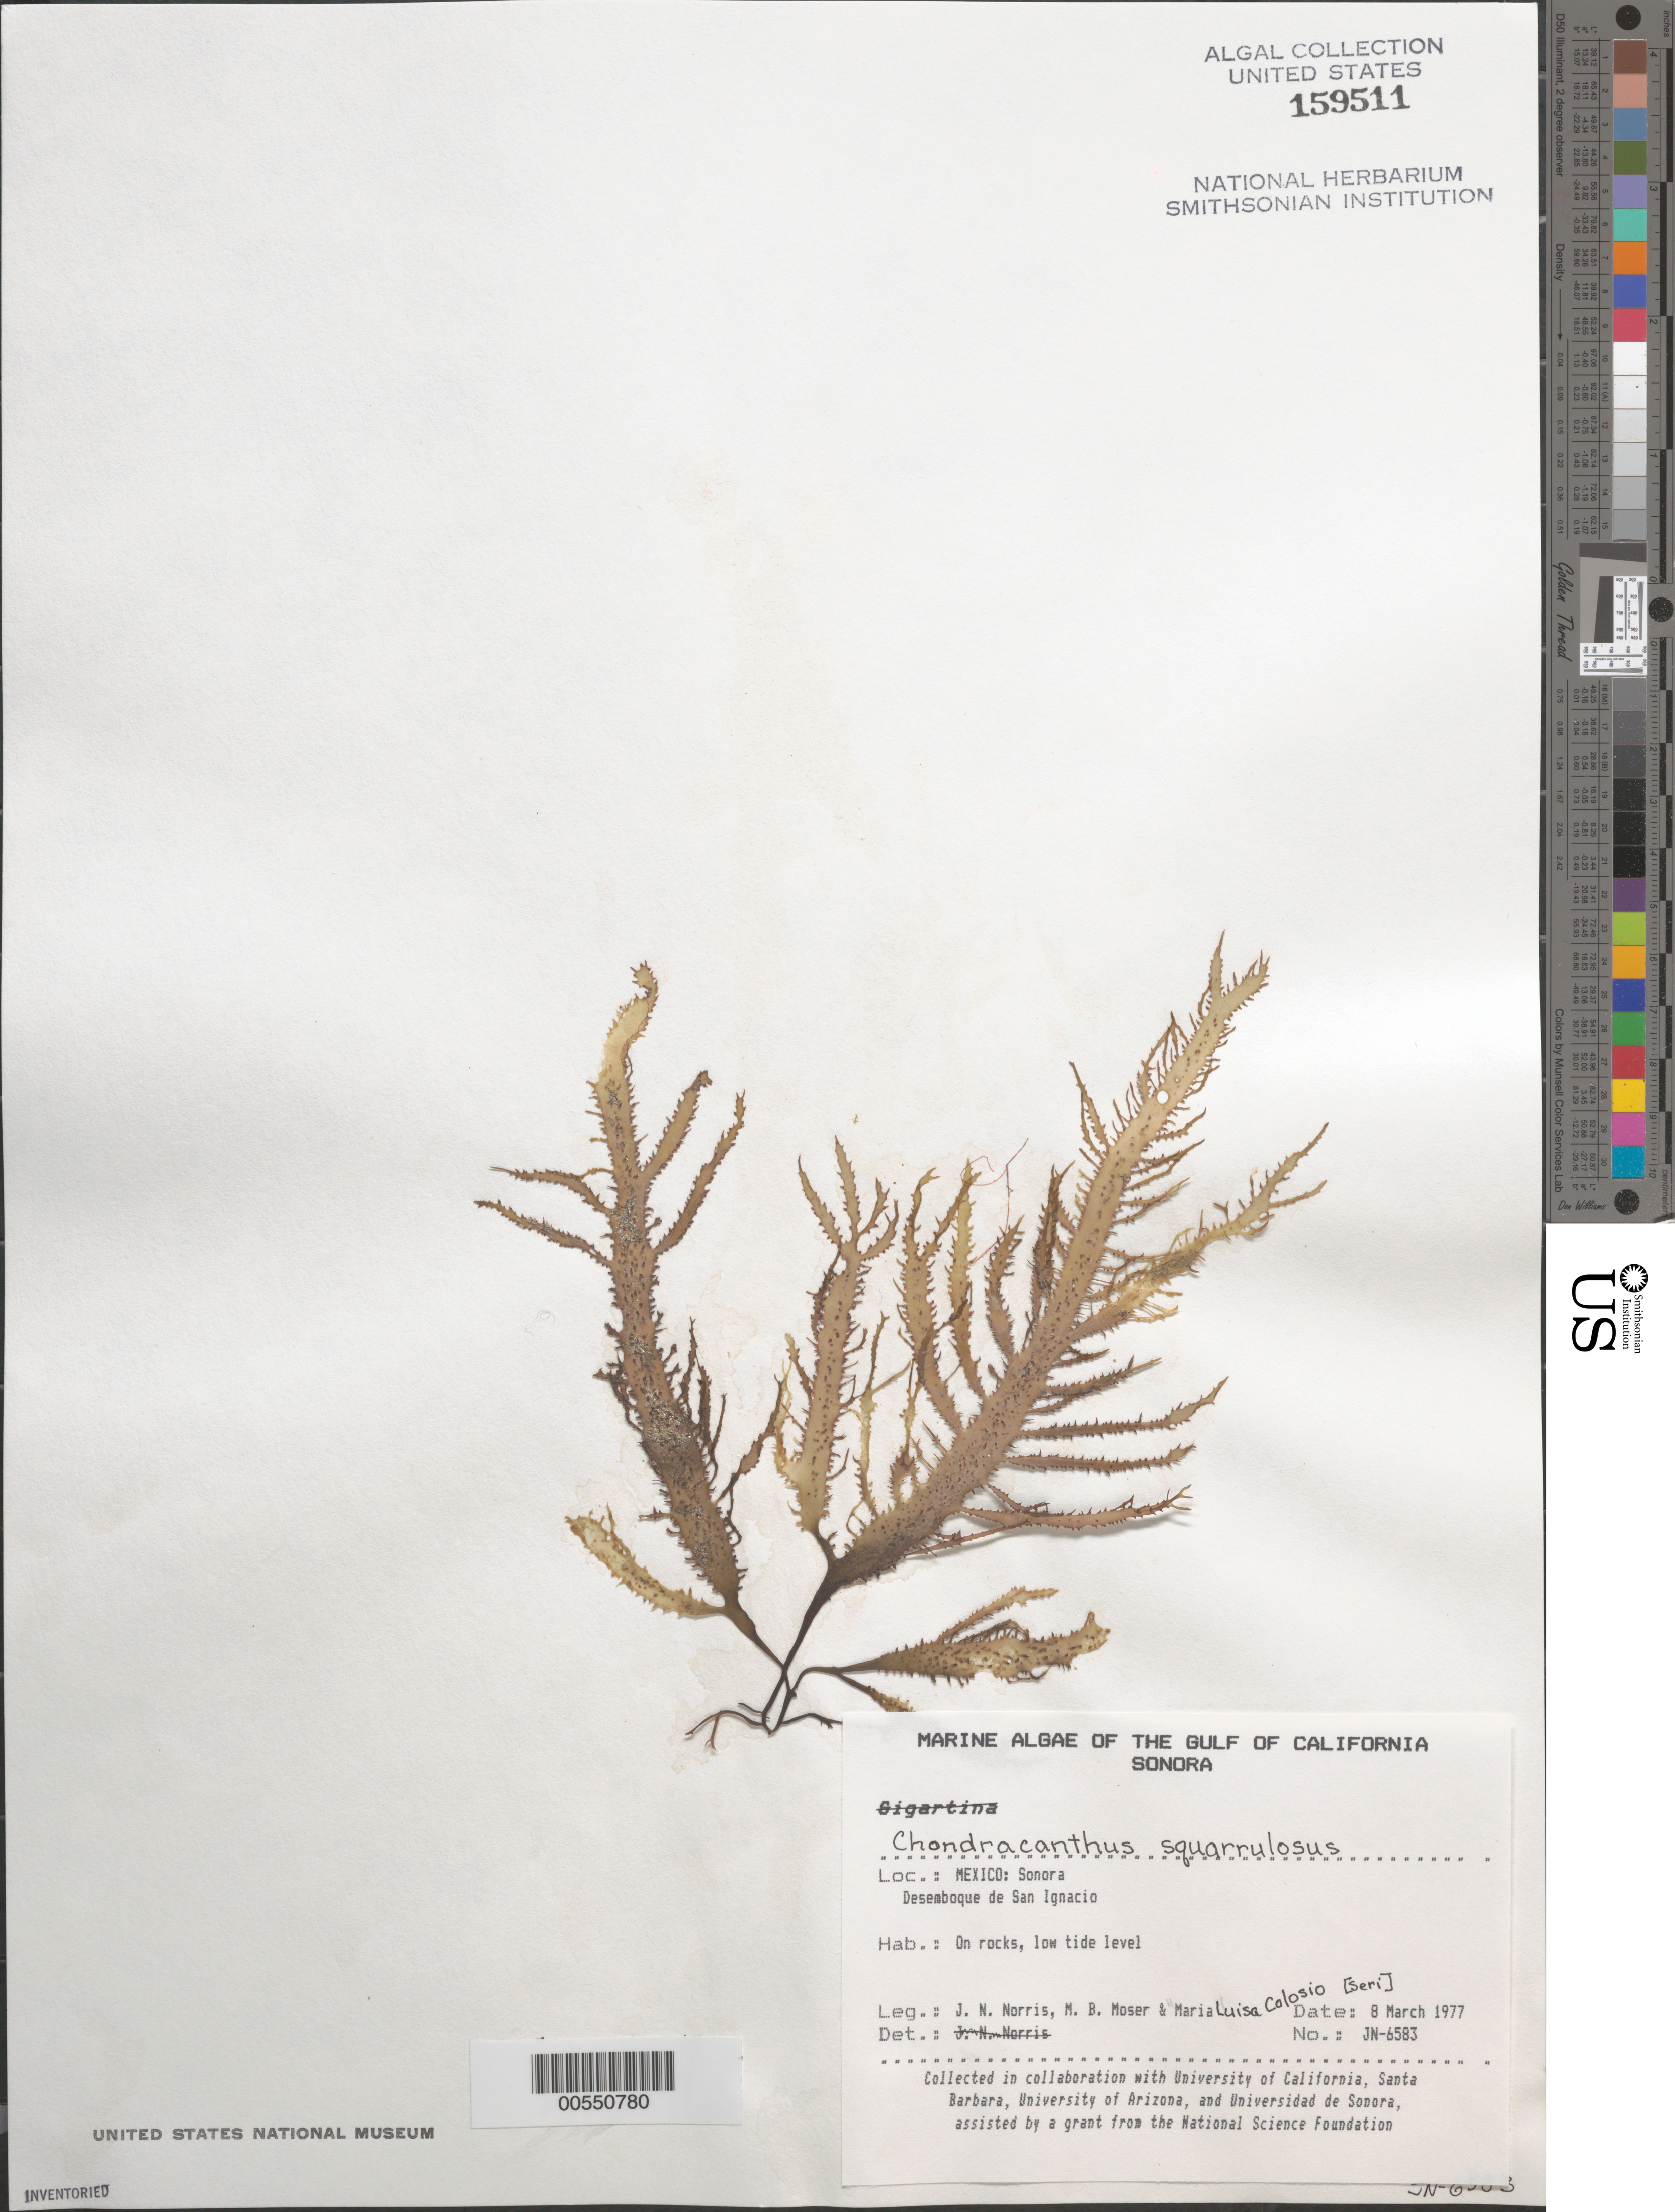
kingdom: Plantae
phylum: Rhodophyta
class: Florideophyceae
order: Gigartinales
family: Gigartinaceae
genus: Chondracanthus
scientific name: Chondracanthus squarrulosus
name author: (Setch. & N.L. Gardner) J.R. Hughey et al.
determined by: Norris, James N.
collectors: J. N. Norris, M. Moser & M. Colosio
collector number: JN-6583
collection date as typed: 08 Mar 1977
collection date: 1977-03-08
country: Mexico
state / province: Sonora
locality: Desemboque de San Ignacio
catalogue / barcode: US 159511